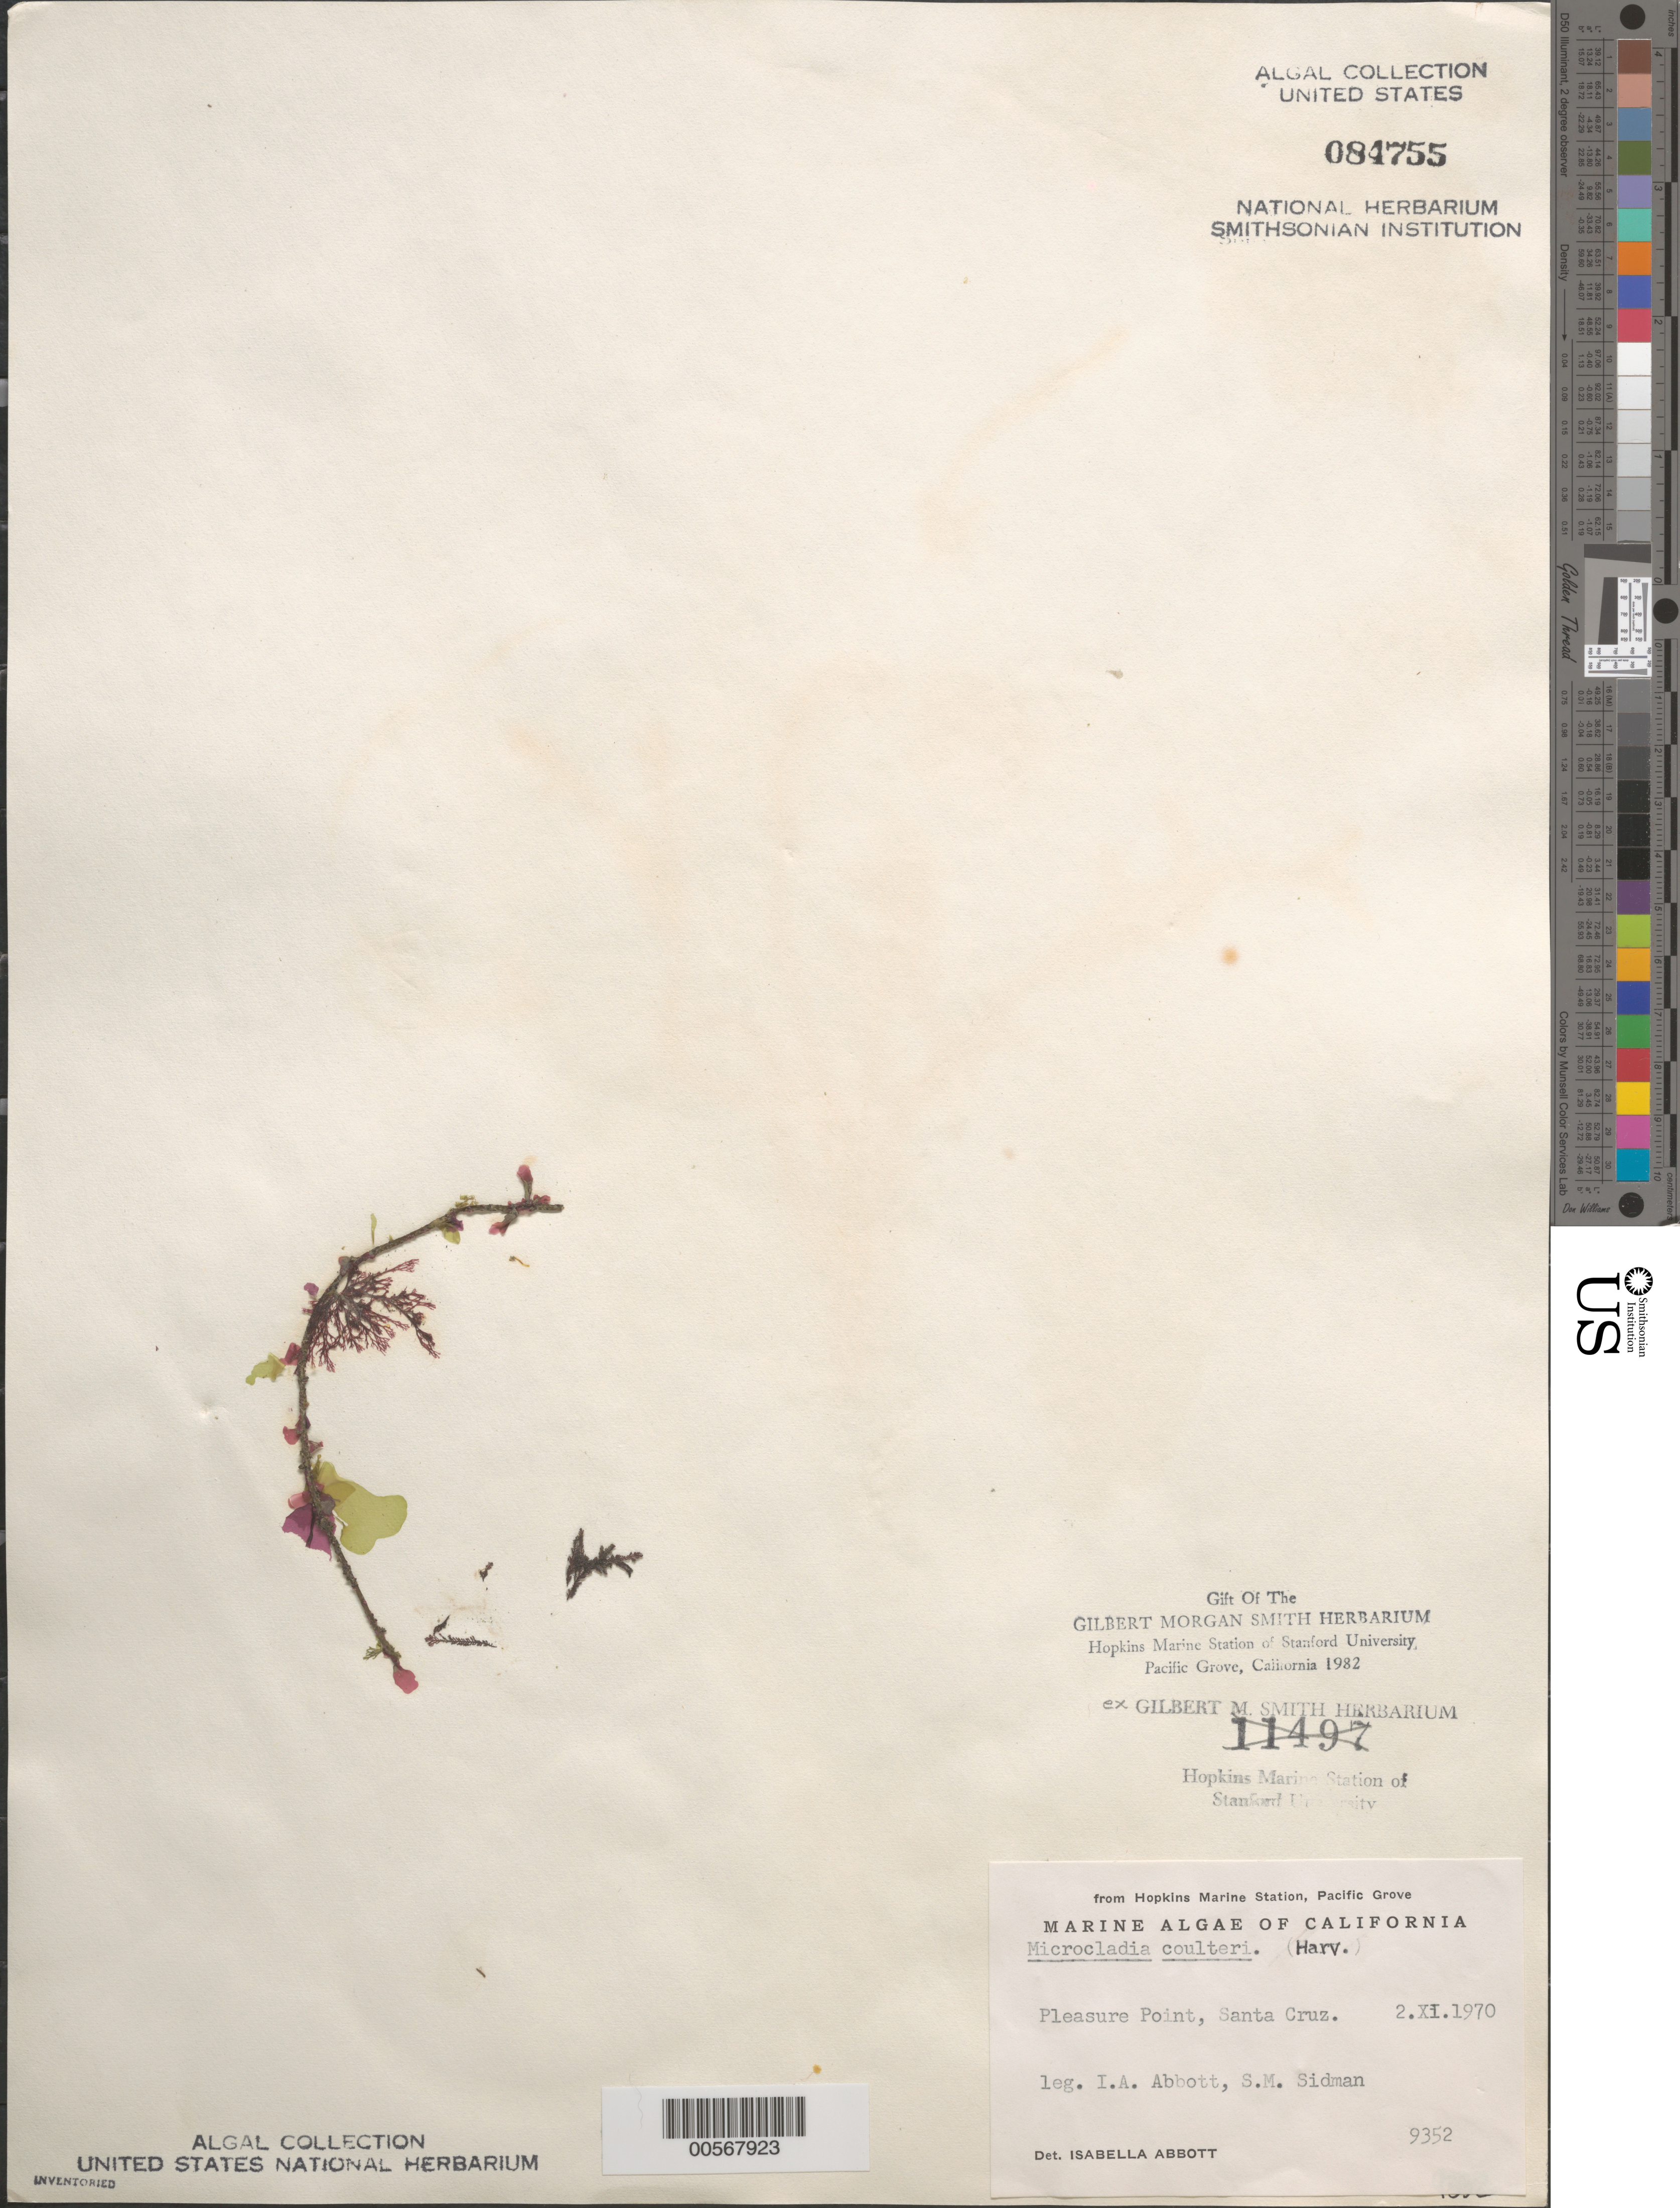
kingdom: Plantae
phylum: Rhodophyta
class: Florideophyceae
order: Ceramiales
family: Ceramiaceae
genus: Microcladia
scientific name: Microcladia coulteri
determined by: Abbott, Isabella A.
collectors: I. A. Abbott & S. Sidman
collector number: IAA 9352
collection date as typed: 02 Nov 1970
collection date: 1970-11-02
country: United States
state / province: California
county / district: Santa Cruz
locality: Pleasure Point, Santa Cruz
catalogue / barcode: US 84755